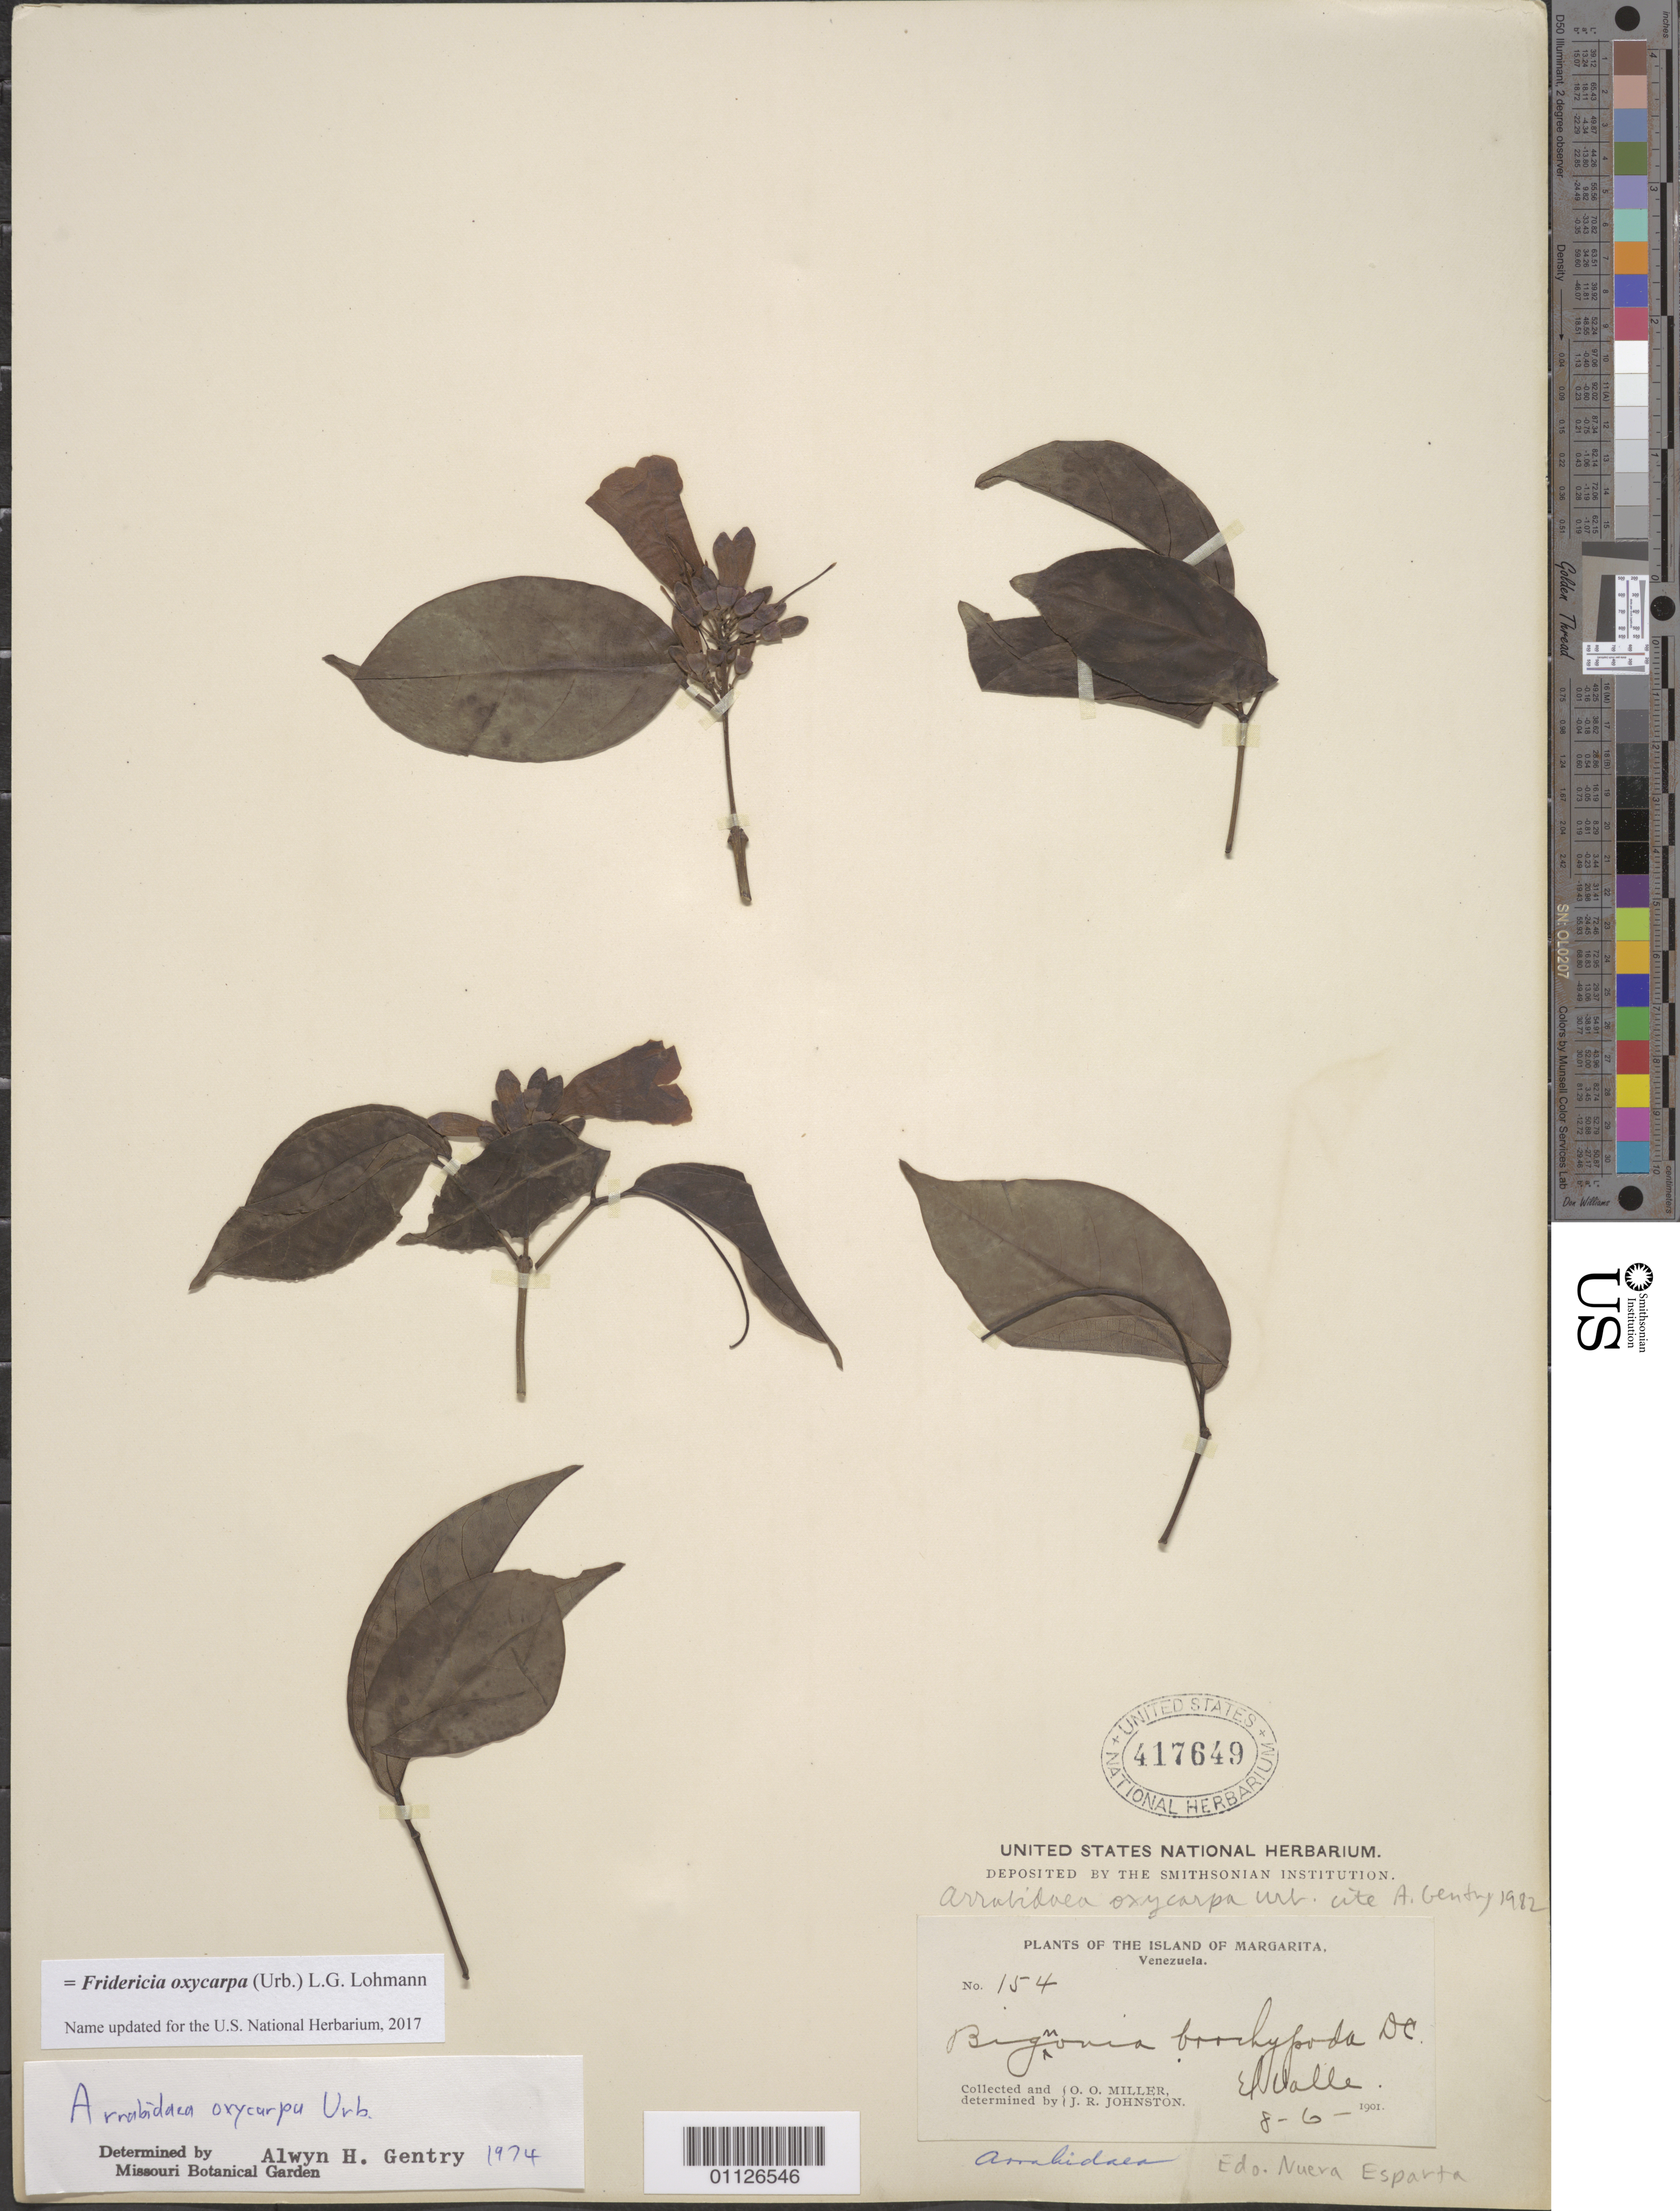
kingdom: Plantae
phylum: Tracheophyta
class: Magnoliopsida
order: Lamiales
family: Bignoniaceae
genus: Fridericia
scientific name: Fridericia oxycarpa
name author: (Urb.) L.G. Lohmann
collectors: O. O. Miller & J. Johnston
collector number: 154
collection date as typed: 06 Aug 1901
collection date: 1901-08-06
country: Venezuela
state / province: Nueva Esparta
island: Margarita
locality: El Valle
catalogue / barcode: US 417649